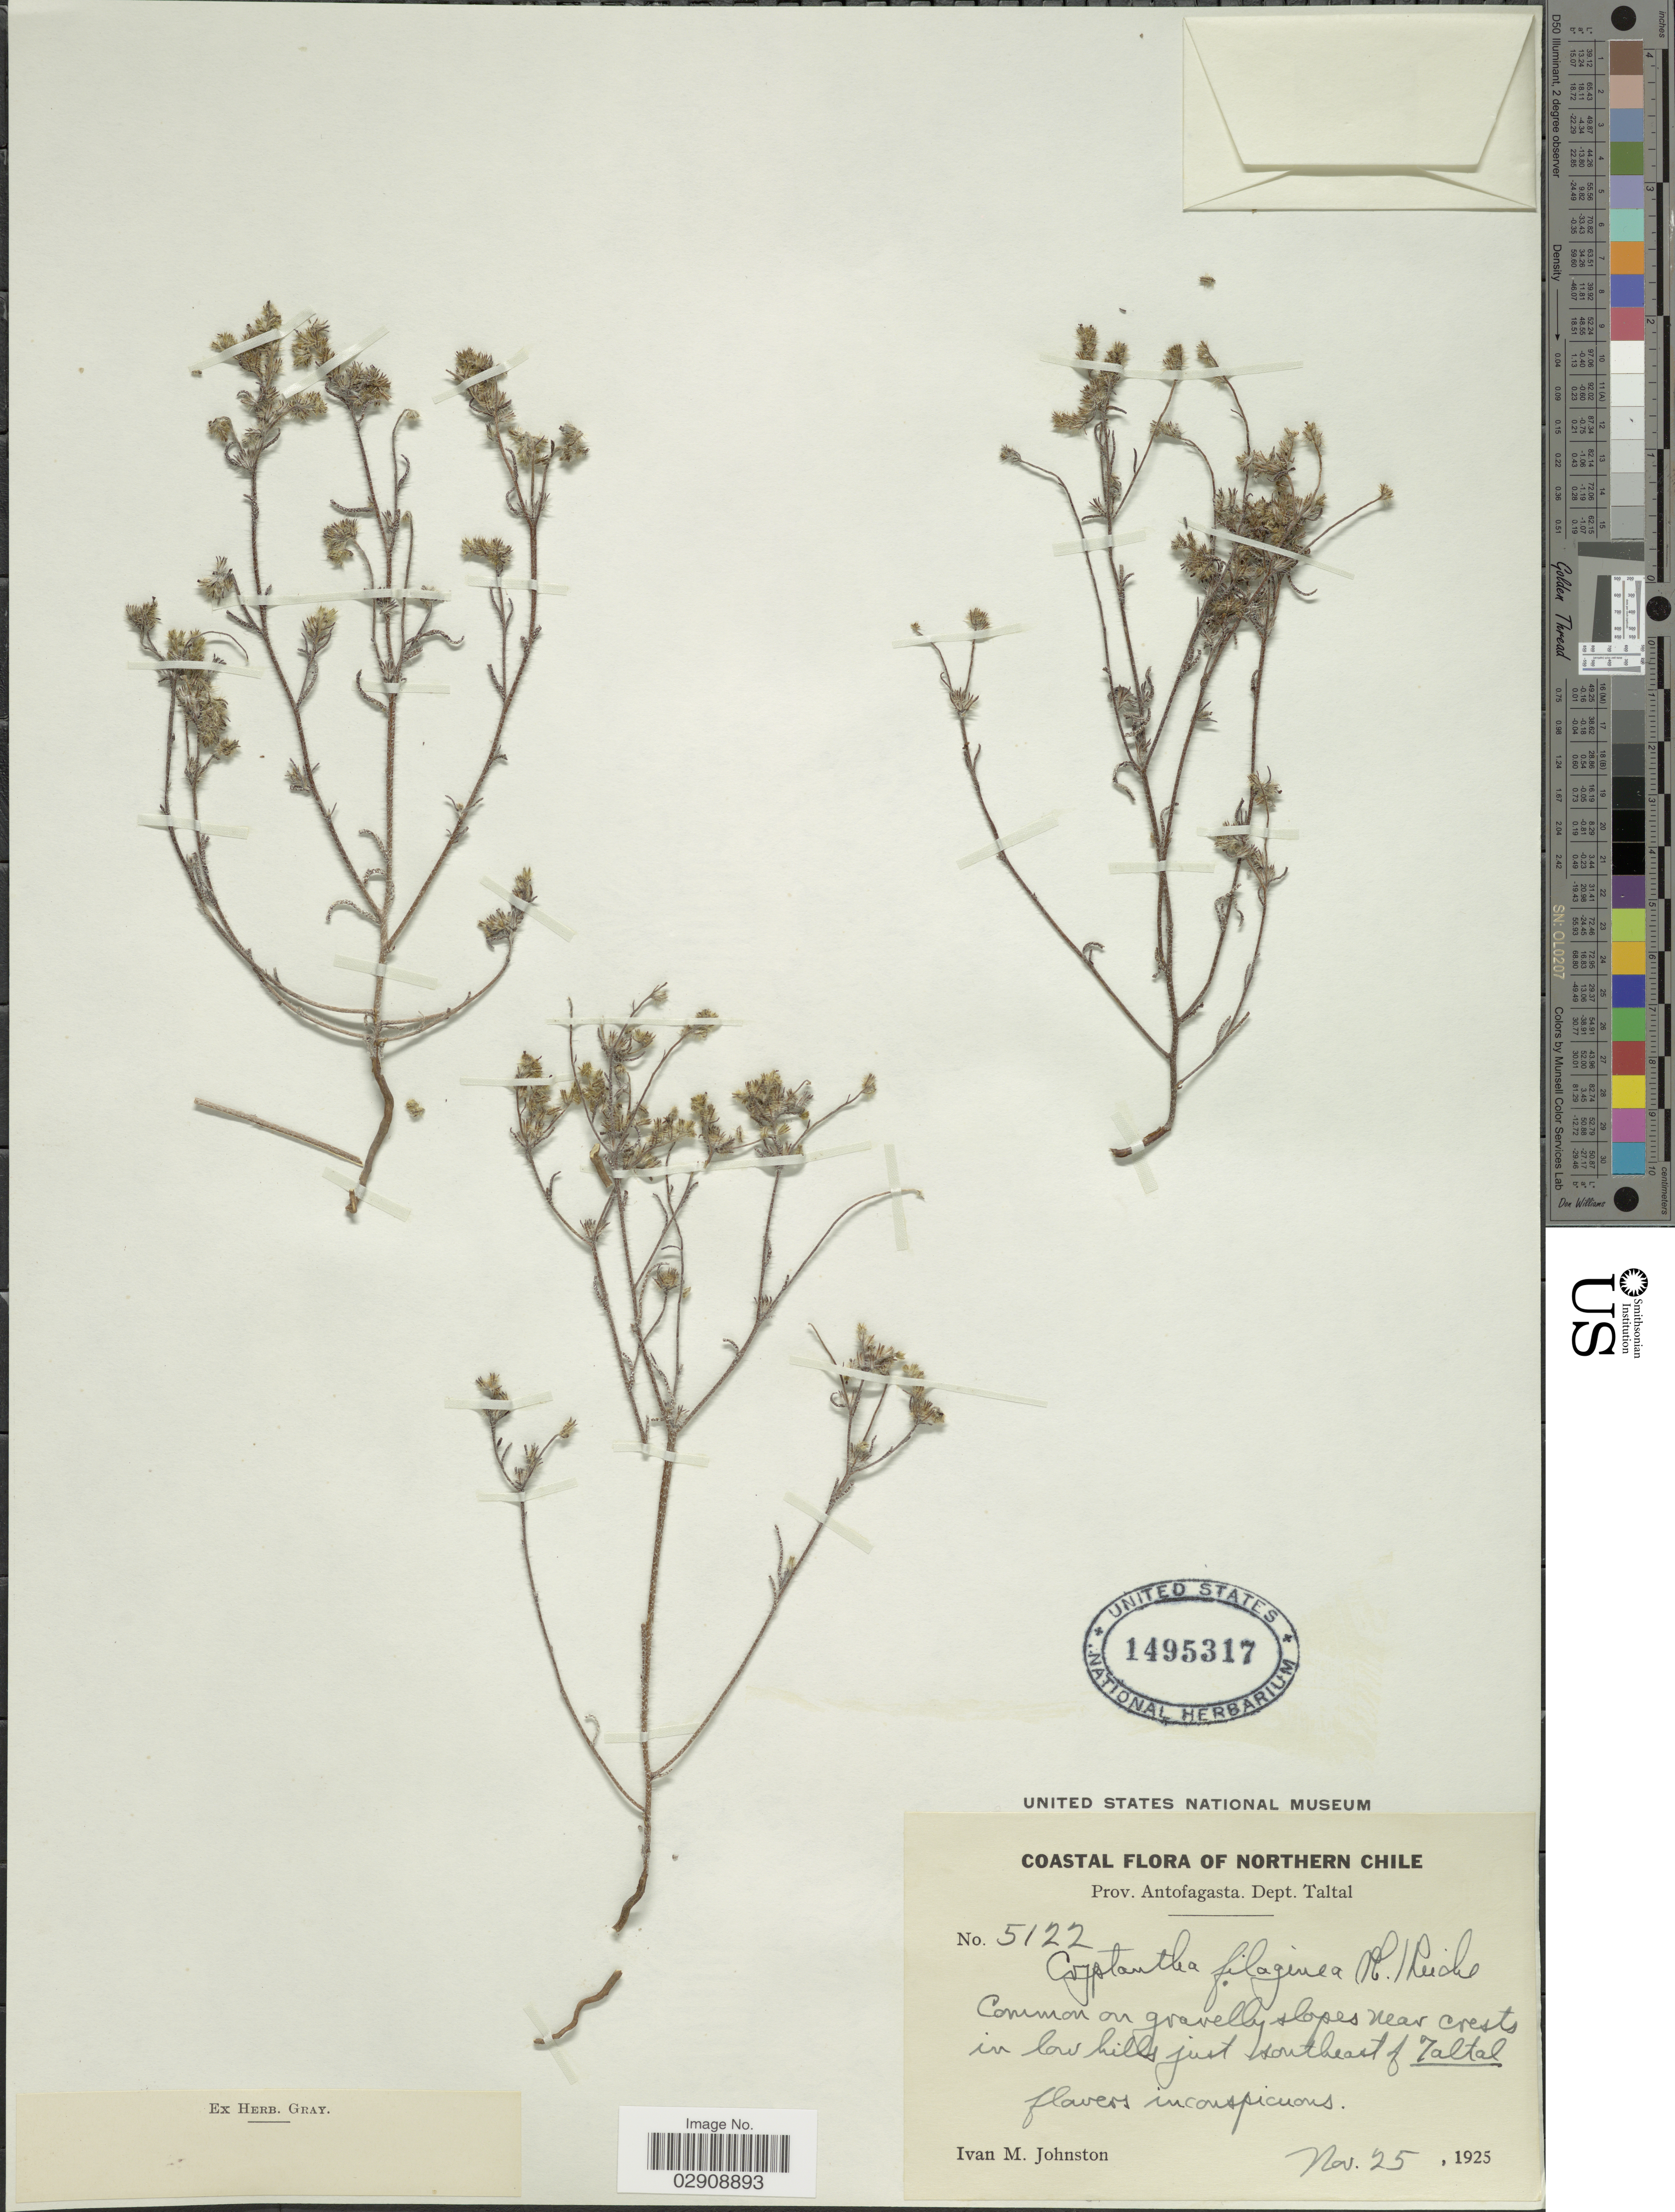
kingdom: Plantae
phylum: Tracheophyta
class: Magnoliopsida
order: Boraginales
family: Boraginaceae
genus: Cryptantha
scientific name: Cryptantha filaginea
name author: (Phil.) Reiche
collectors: I.M. Johnston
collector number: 5122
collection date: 1925-11-25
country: Chile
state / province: Antofagasta (II)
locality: Common in gravelly slopes near crests in low hills just southeast of Taltal. Prov. Antofagasta, Dept. Taltal. Northern Chile.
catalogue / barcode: US 1495317